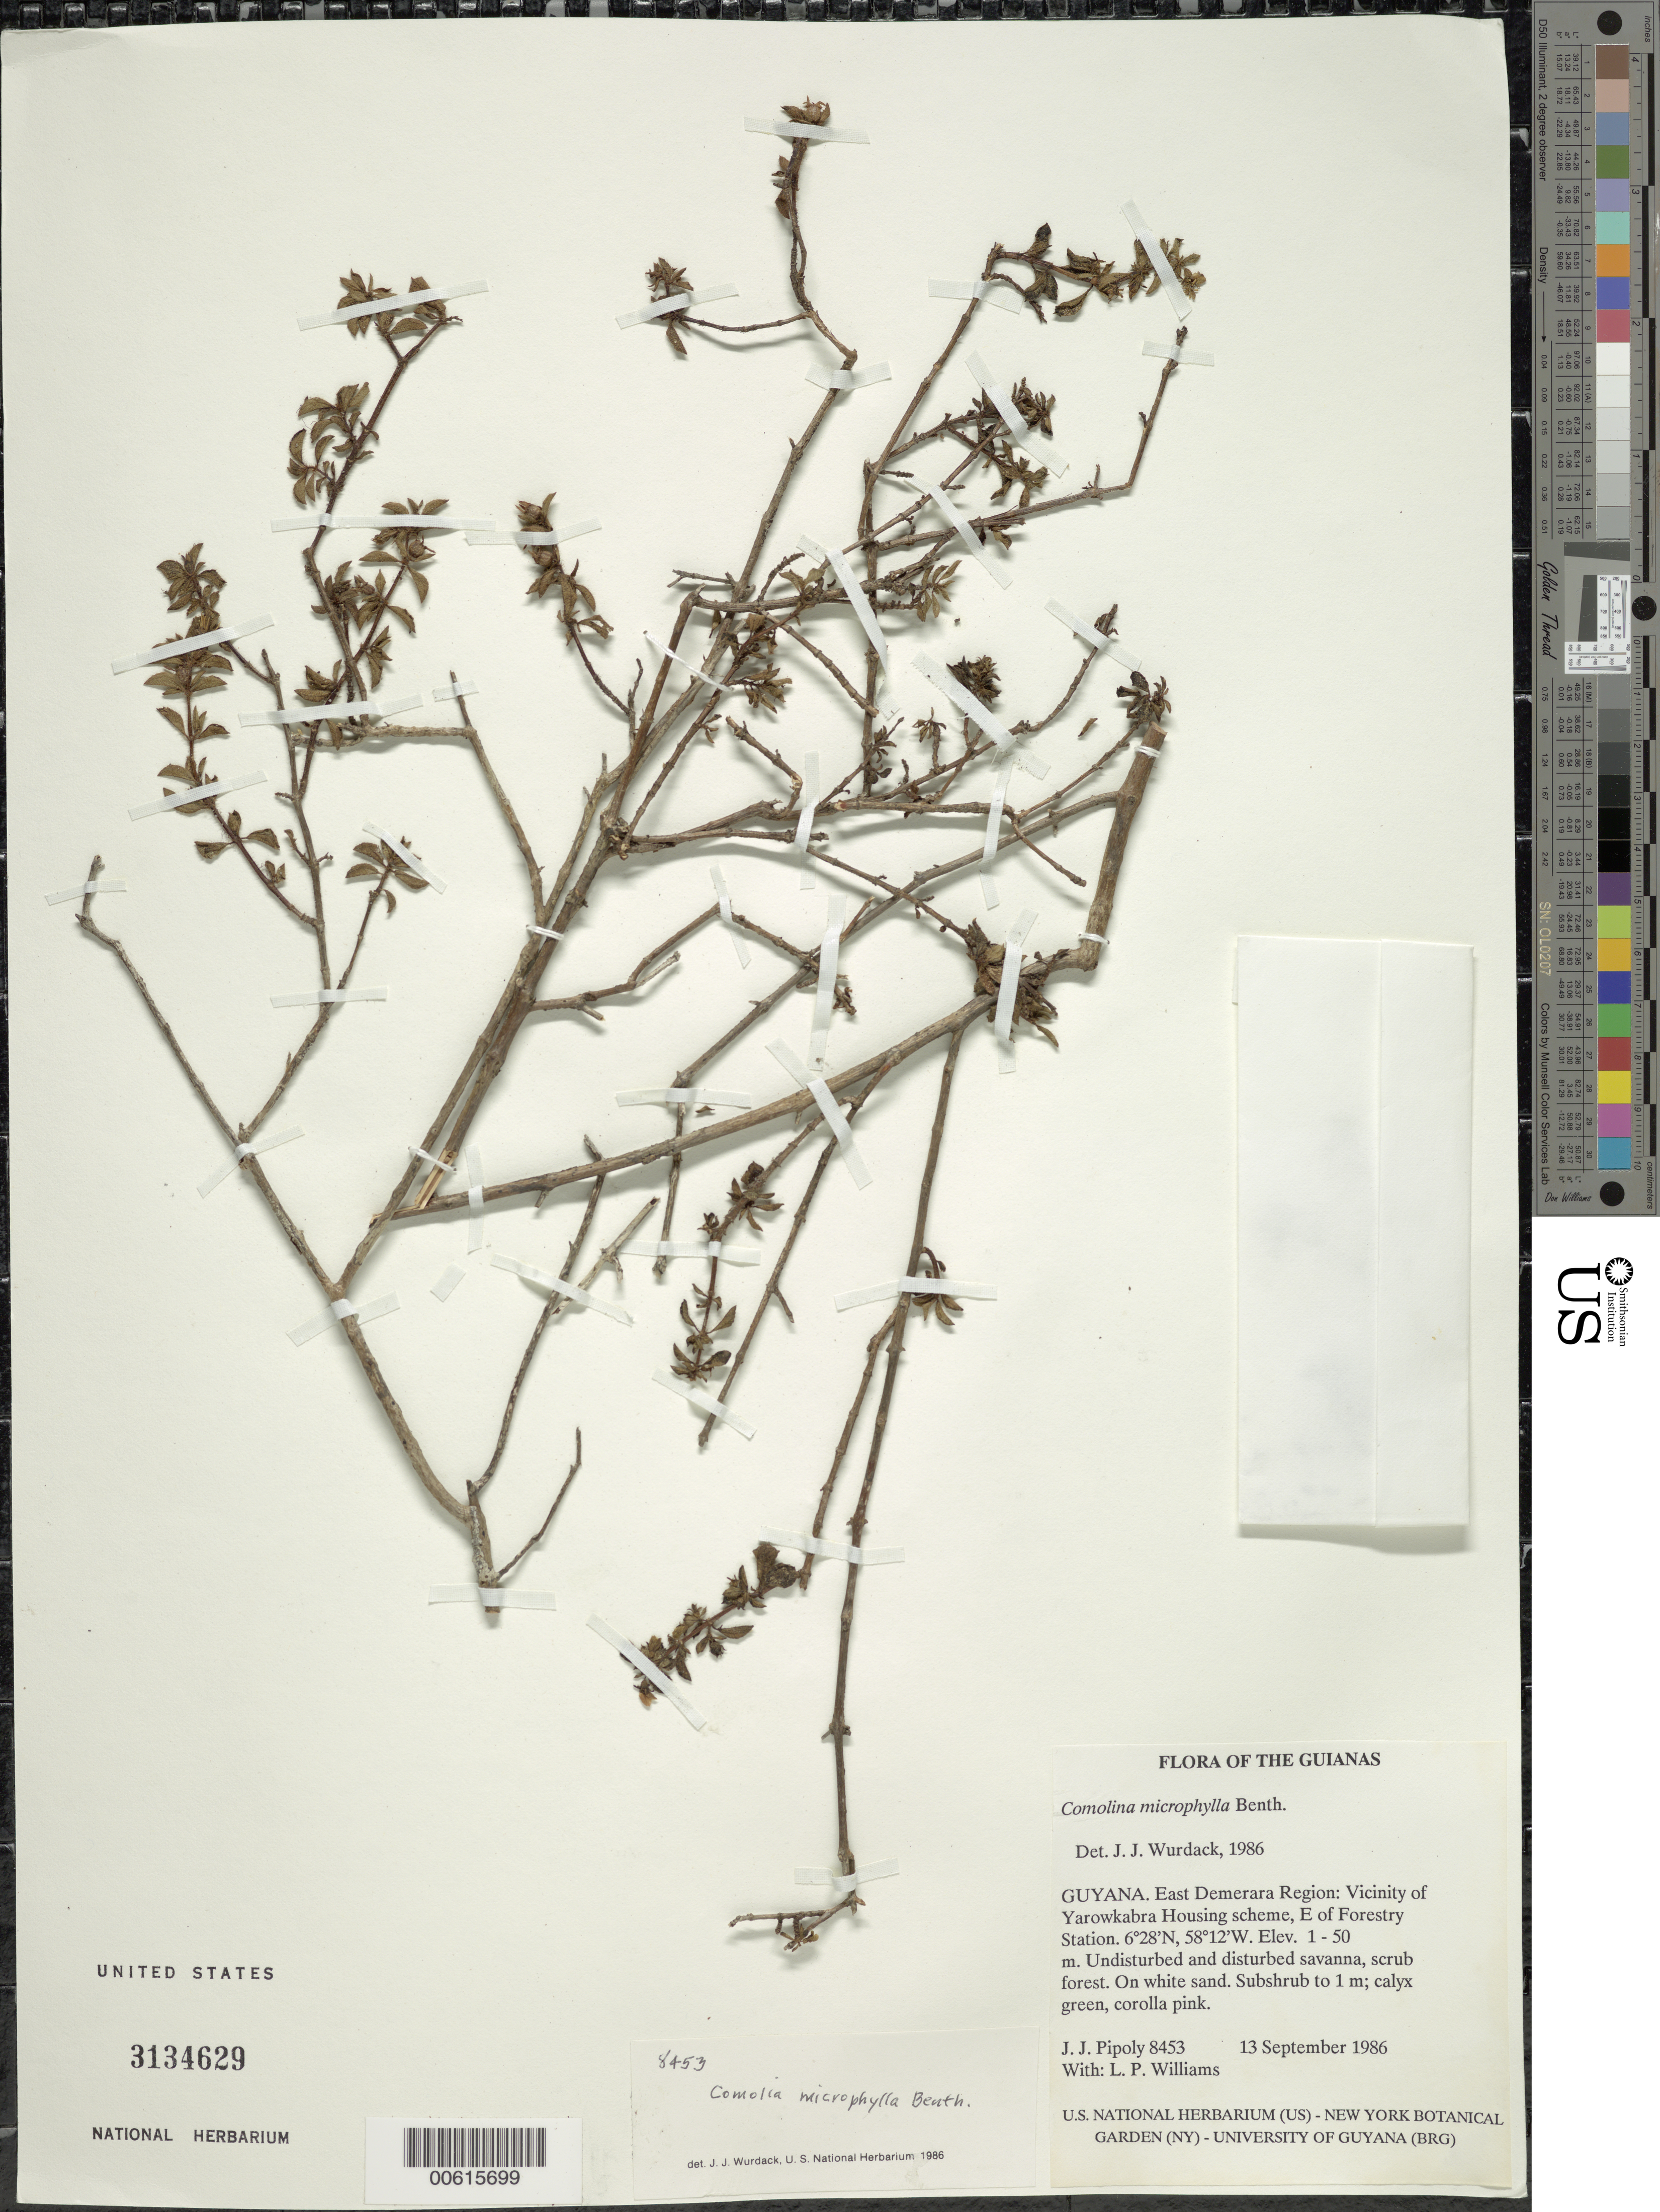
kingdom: Plantae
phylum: Tracheophyta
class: Magnoliopsida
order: Myrtales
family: Melastomataceae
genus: Comolia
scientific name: Comolia microphylla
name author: Benth.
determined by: Wurdack, John J., (US), US (UNITED STATES)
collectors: J. J. Pipoly & L. P. Williams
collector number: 8453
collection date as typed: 13 September 1986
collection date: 1986-09-13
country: Guyana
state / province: Demerara-Mahaica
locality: Vicinity of Yarowkabra Housing scheme, E of Forestry Station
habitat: Undisturbed and disturbed savanna, scrub forest. On white sand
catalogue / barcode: US 3134629